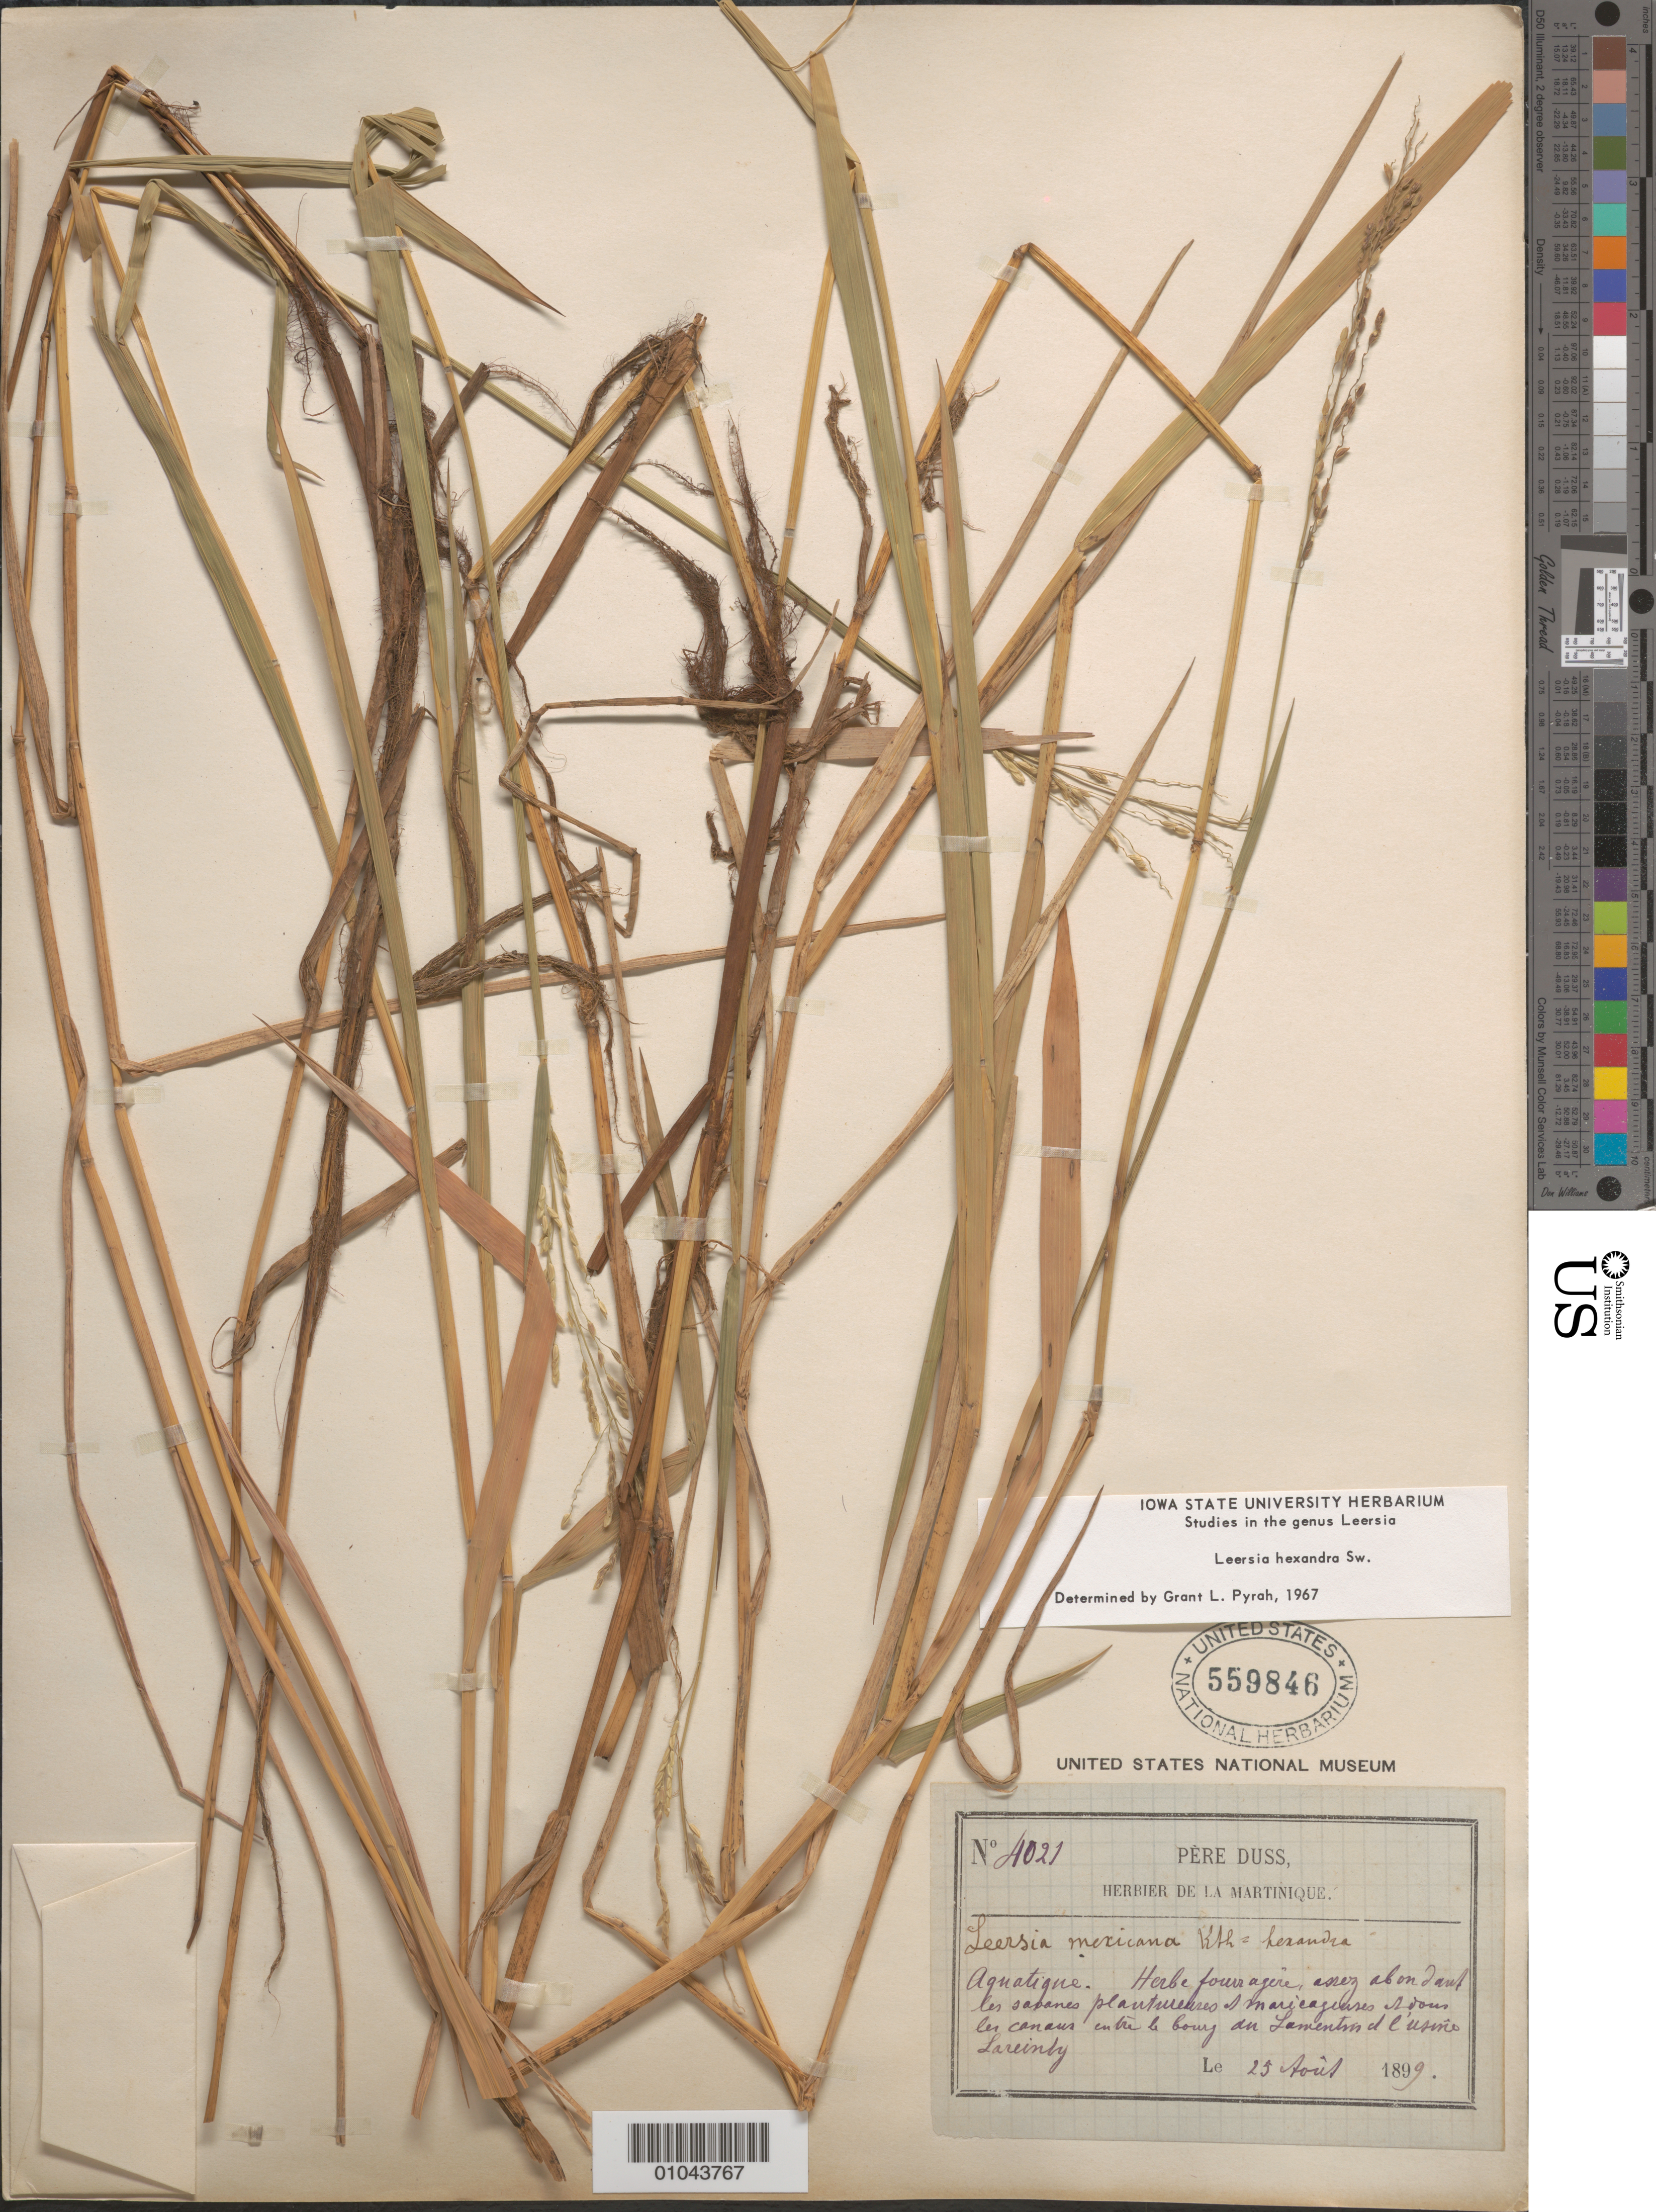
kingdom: Plantae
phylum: Tracheophyta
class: Liliopsida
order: Poales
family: Poaceae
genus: Leersia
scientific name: Leersia hexandra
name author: Sw.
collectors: Père Duss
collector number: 4021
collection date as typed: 25 Aug 1899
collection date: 1899-08-25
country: Martinique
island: Martinique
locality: Aquatique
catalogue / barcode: US 559846